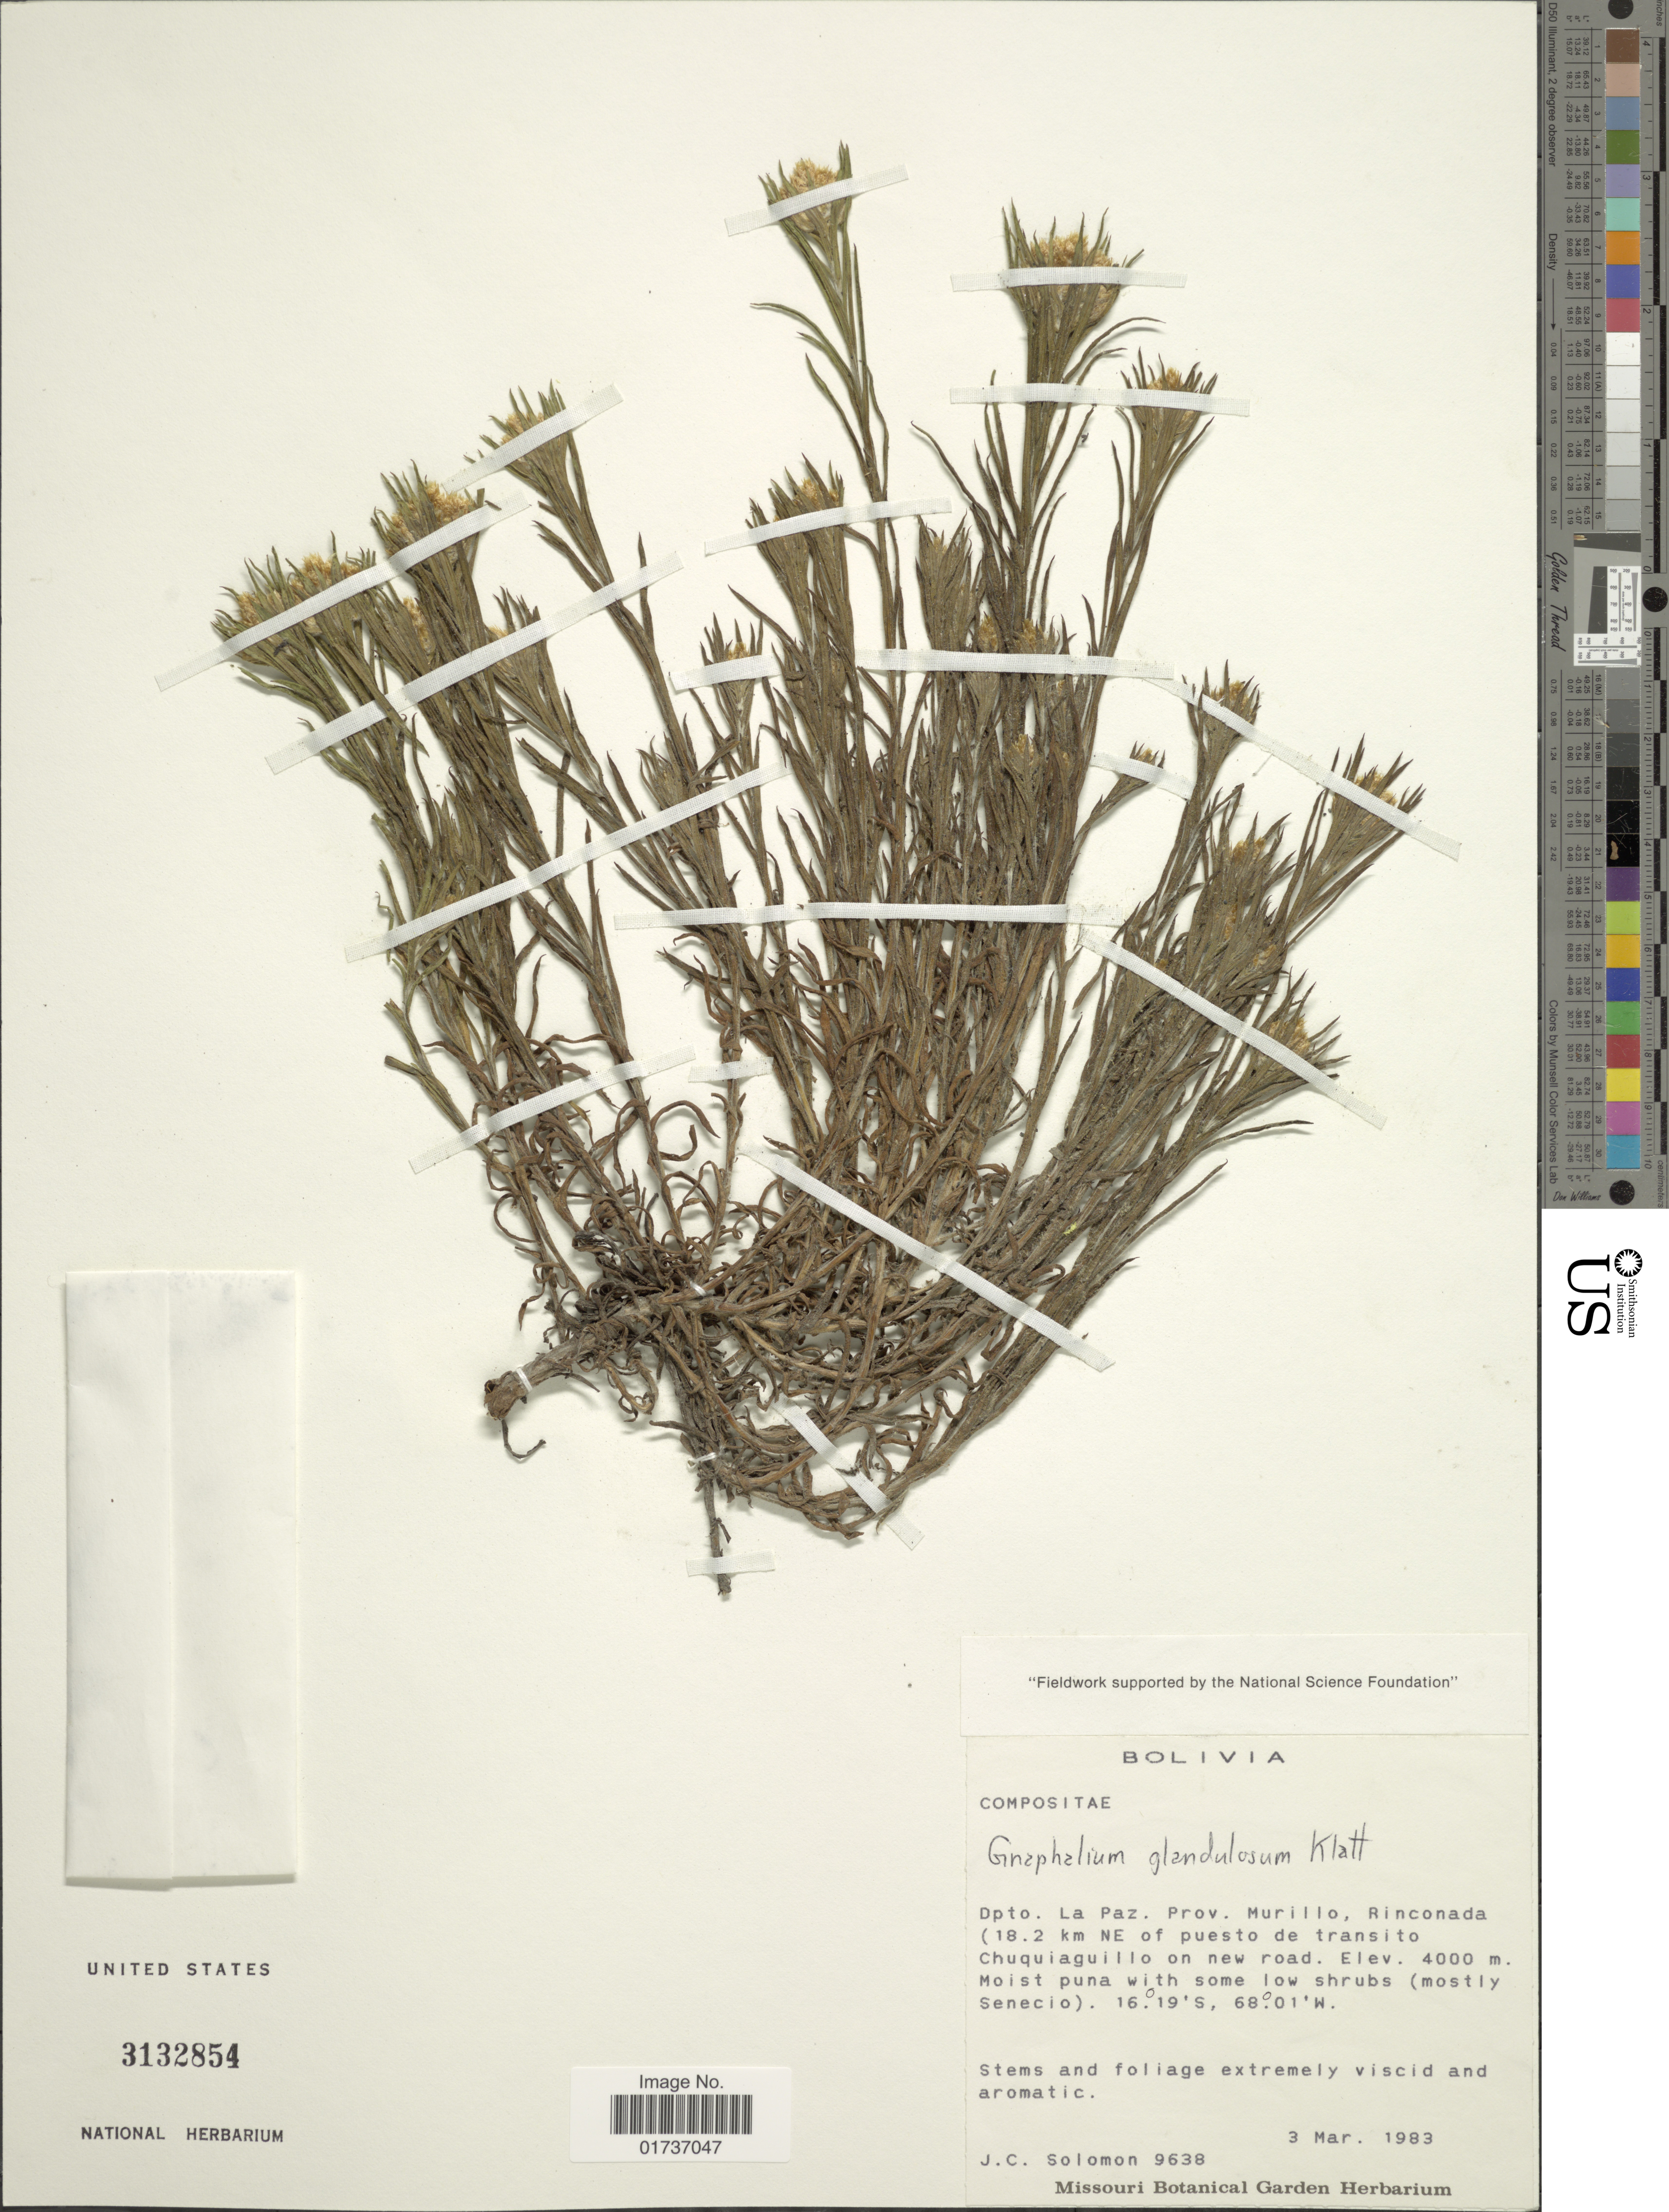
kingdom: Plantae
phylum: Tracheophyta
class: Magnoliopsida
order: Asterales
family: Asteraceae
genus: Gnaphalium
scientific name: Gnaphalium glandulosum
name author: Klatt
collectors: J. C. Solomon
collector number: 9638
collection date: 1983-03-03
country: Bolivia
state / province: La Paz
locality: Dpto La Paz. Prov. Murillo, Rinconada (18.2 km NE of puesto de transito Chuquiaguillo on new road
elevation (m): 4000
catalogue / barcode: US 3132854